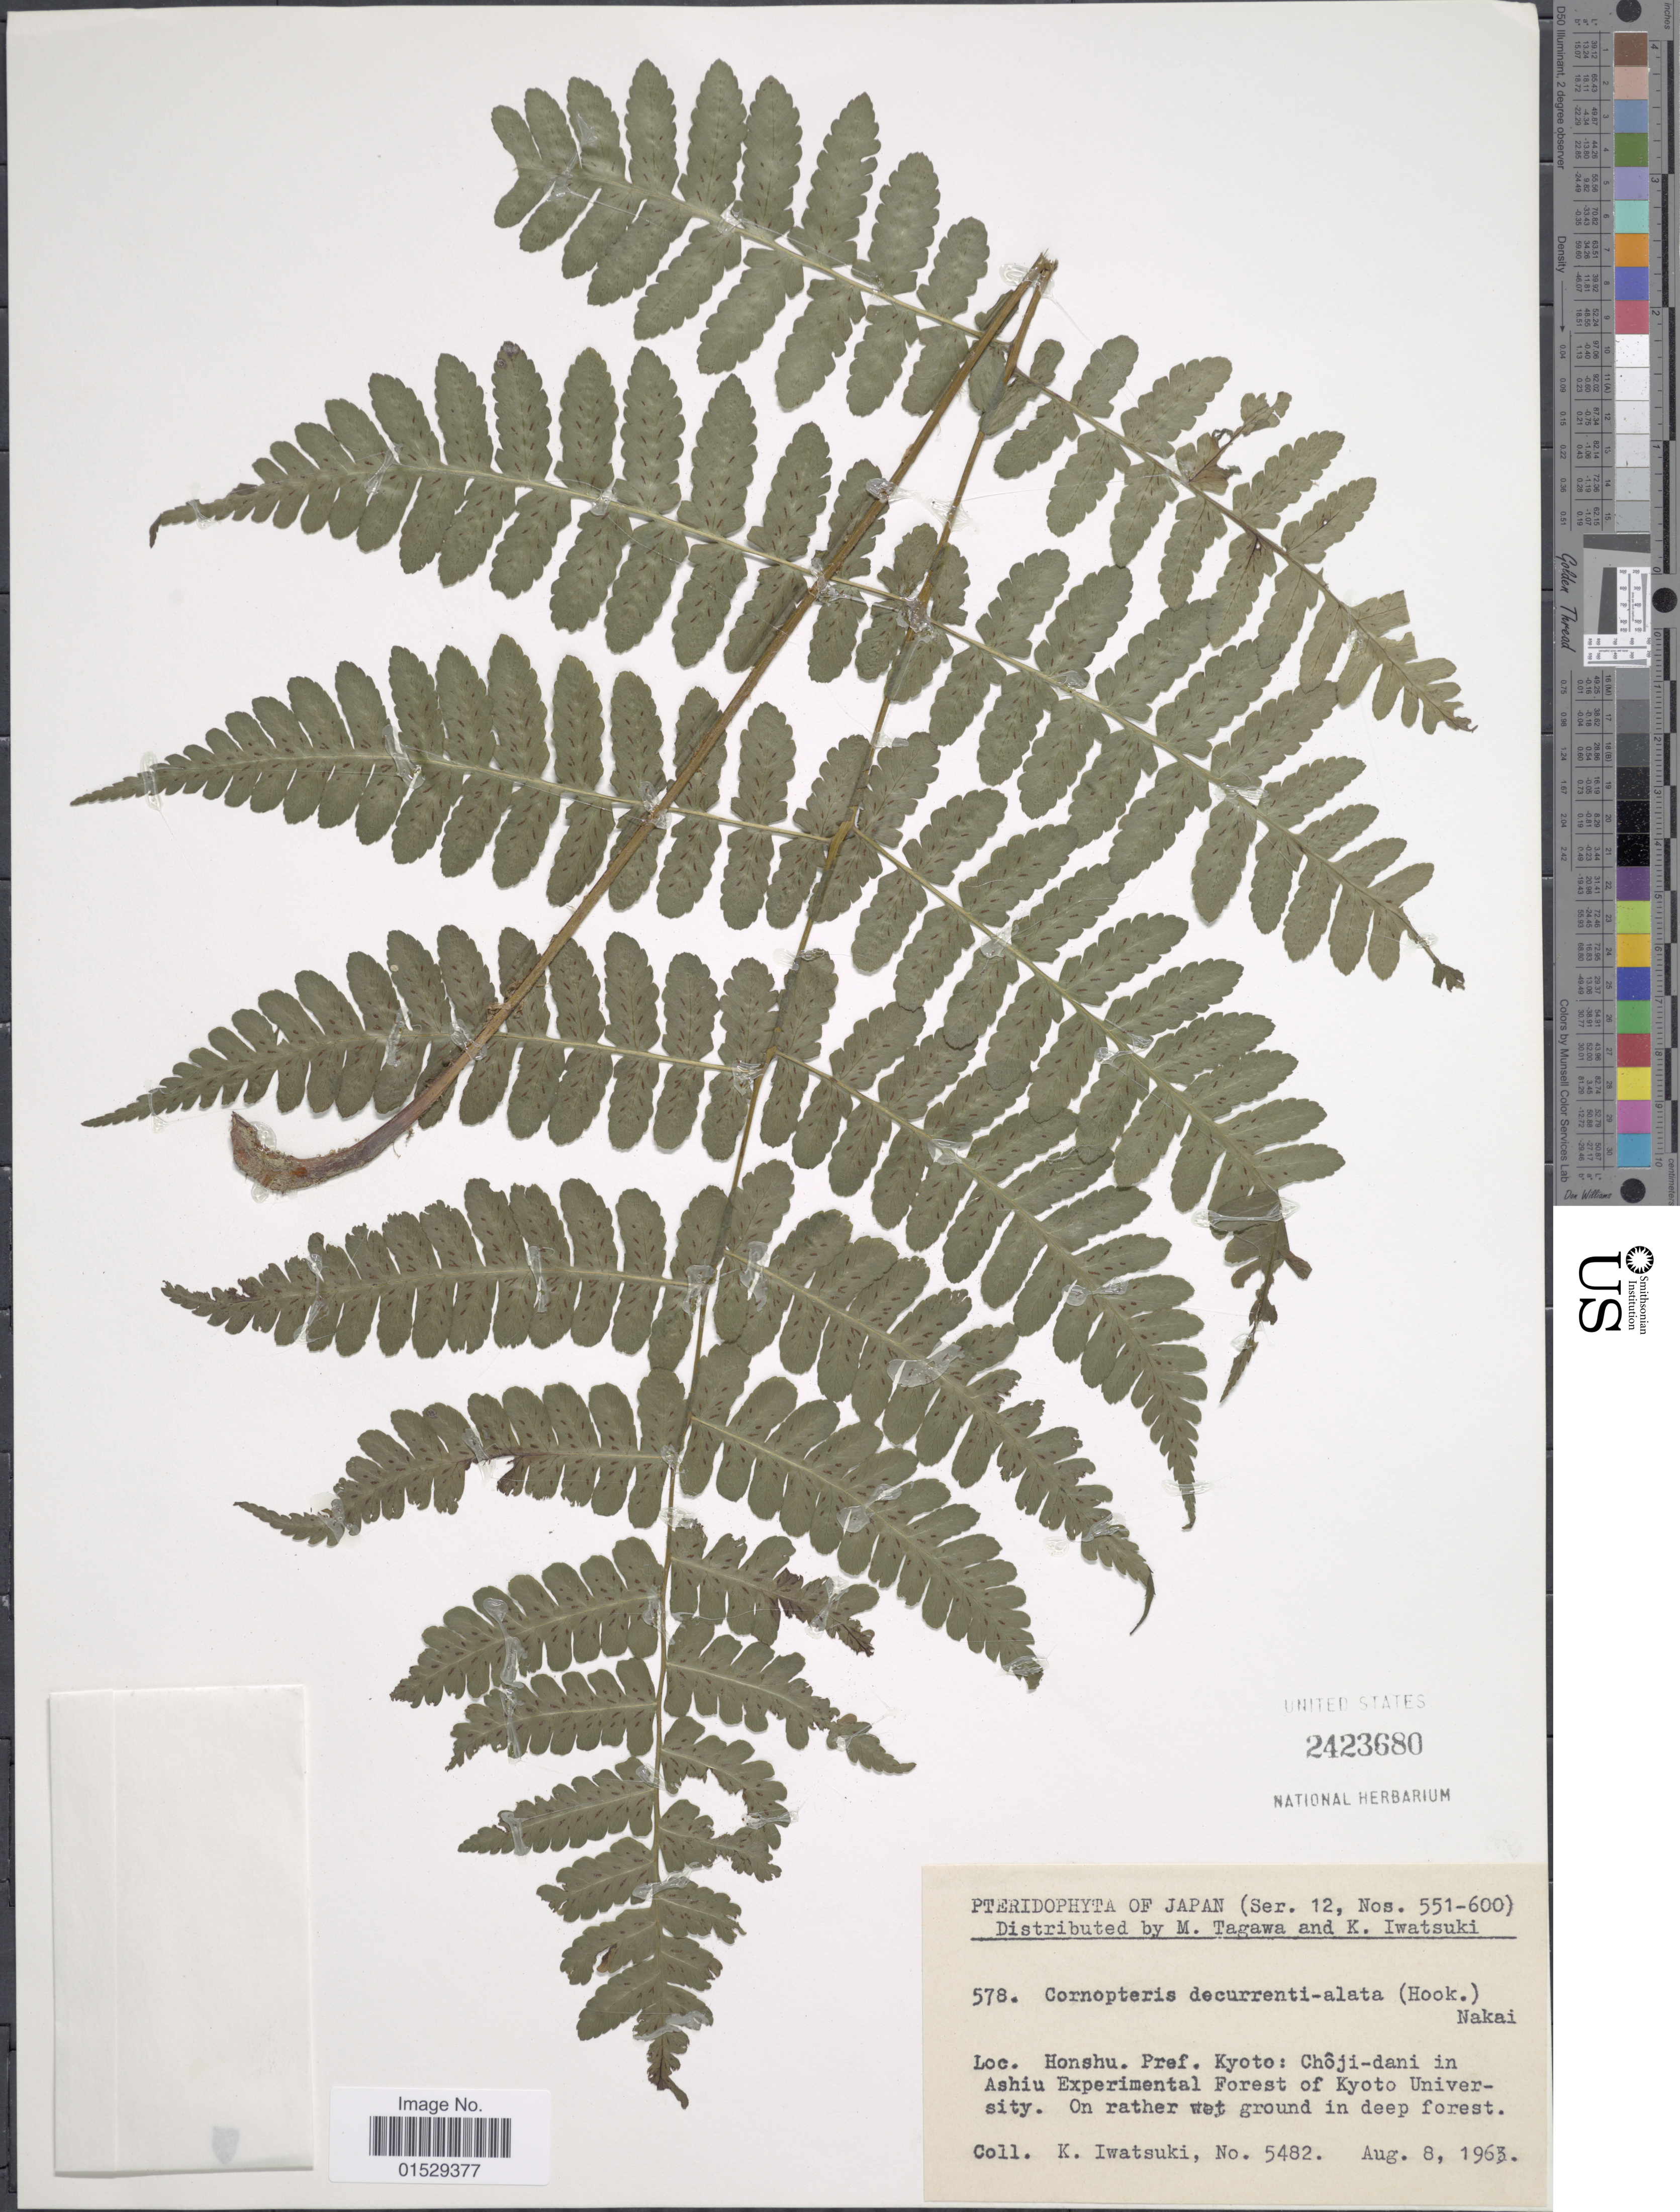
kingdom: Plantae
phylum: Tracheophyta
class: Polypodiopsida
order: Polypodiales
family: Athyriaceae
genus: Cornopteris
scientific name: Cornopteris decurrentialata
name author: (Hook.) Nakai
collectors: K. Iwatsuki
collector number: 5482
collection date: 1963-08-08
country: Japan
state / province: Kyoto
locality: Honshu. Pref. Kyoto: Choji-dani in Ashiu Experimental Forest of Kyoto university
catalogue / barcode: US 2423680